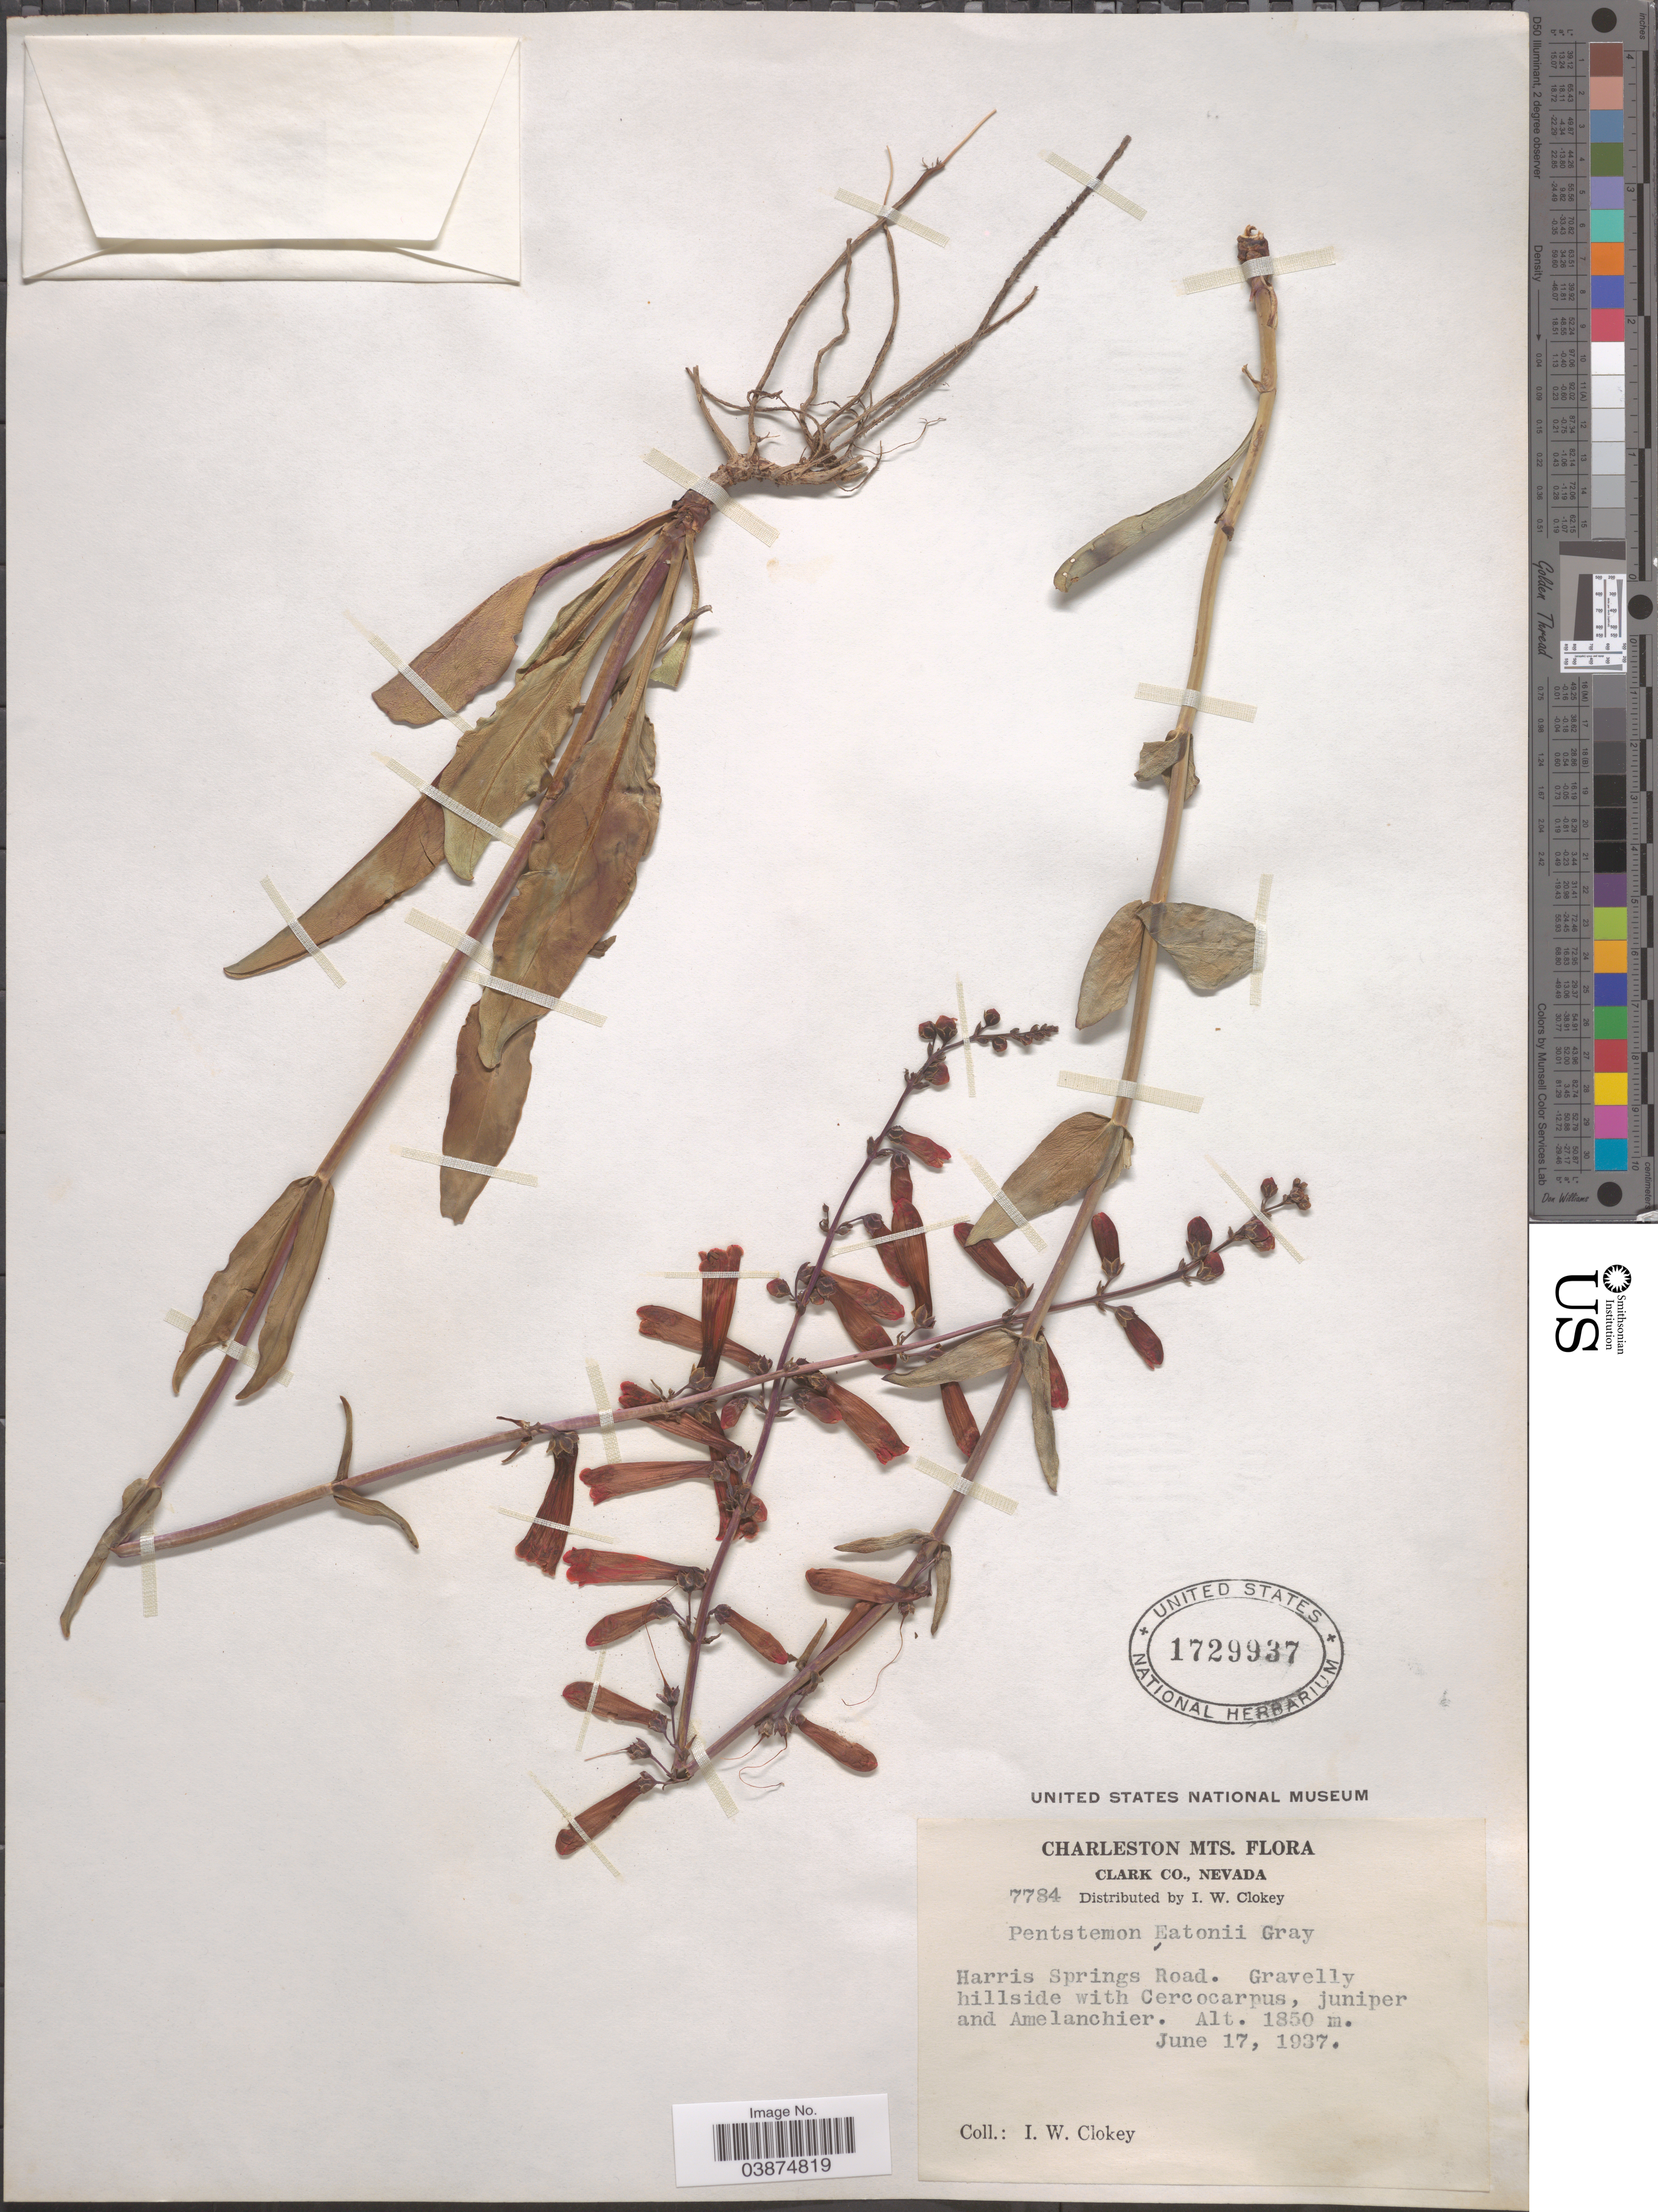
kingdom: Plantae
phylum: Tracheophyta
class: Magnoliopsida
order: Lamiales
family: Plantaginaceae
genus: Penstemon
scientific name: Penstemon eatonii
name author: A. Gray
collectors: I. W. Clokey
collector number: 7784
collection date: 1937-06-17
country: United States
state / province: Nevada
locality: Charleston Mts. Clark Co. Harris Springs Road.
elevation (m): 1850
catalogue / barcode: US 1729937